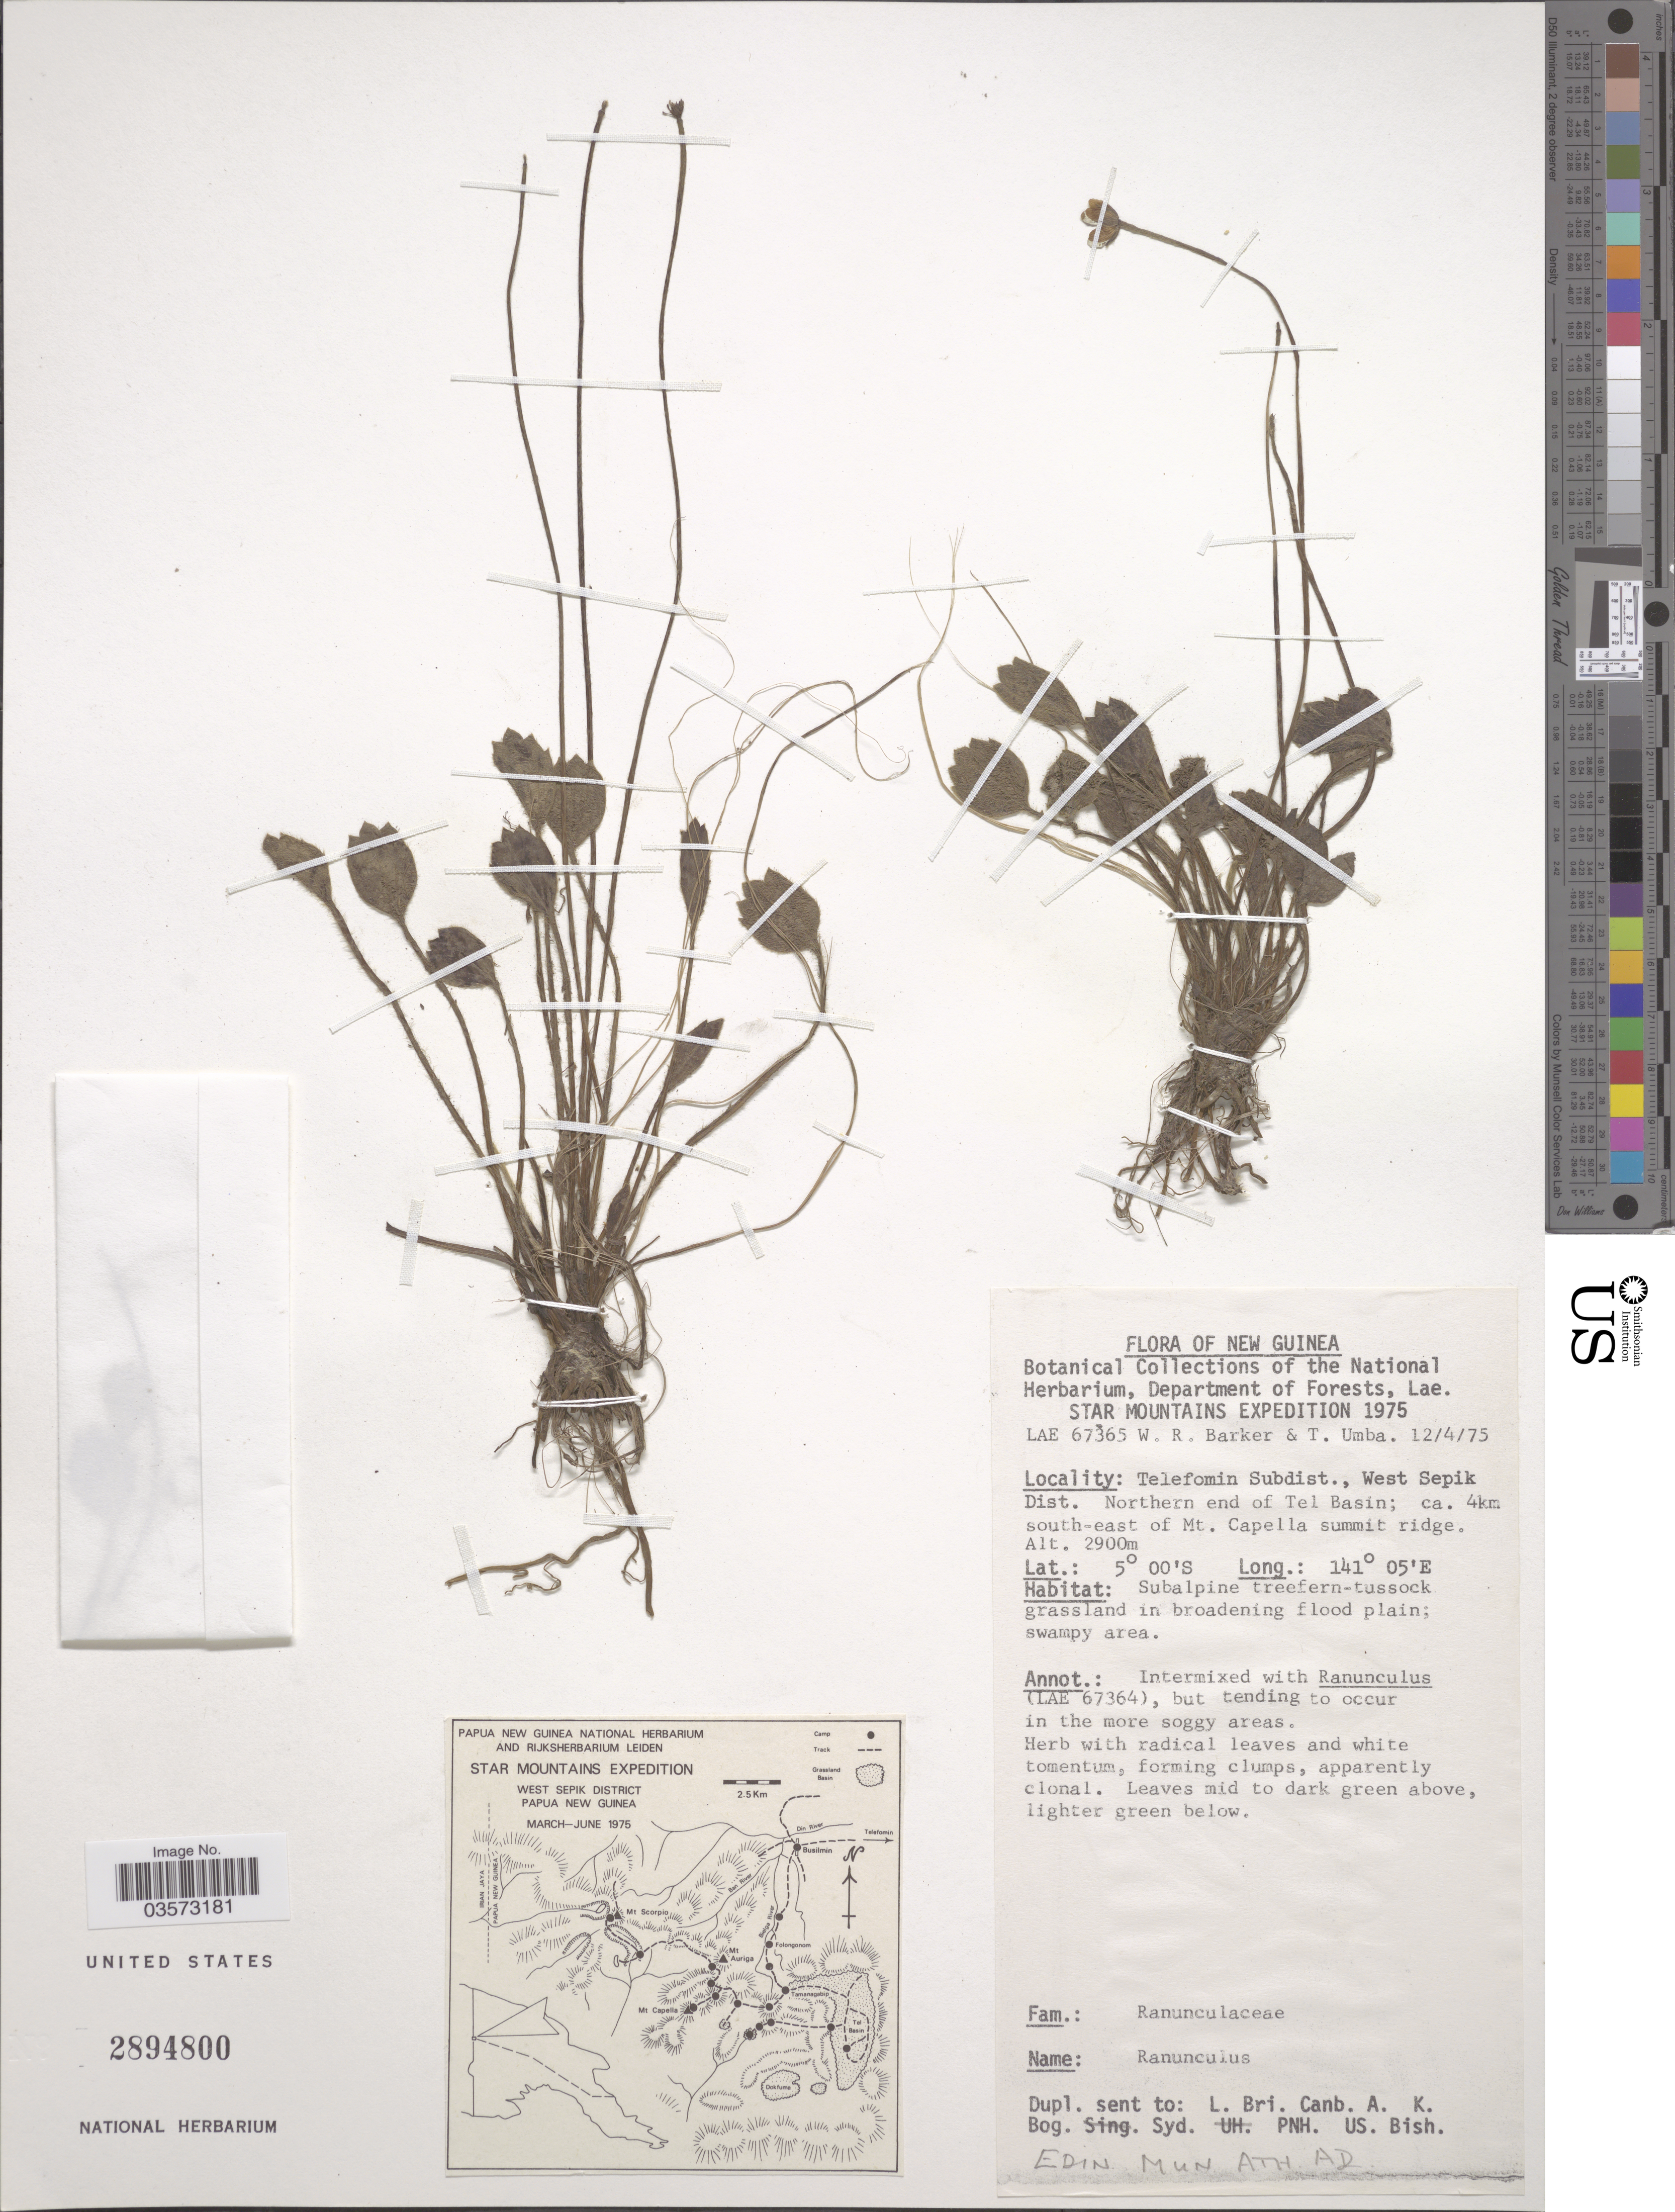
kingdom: Plantae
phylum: Tracheophyta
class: Magnoliopsida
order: Ranunculales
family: Ranunculaceae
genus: Ranunculus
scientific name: Ranunculus sp.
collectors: W. R. Barker & T. Umba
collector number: LAE67365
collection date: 1975-04-12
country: Papua New Guinea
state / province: Sandaun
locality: New Guinea. Telefomin Subdist., West Sepik Dist. Northern end of Tel Basin; ca. 4km south-east of Mt. Capella summit ridge.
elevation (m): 2900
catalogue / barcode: US 2894800